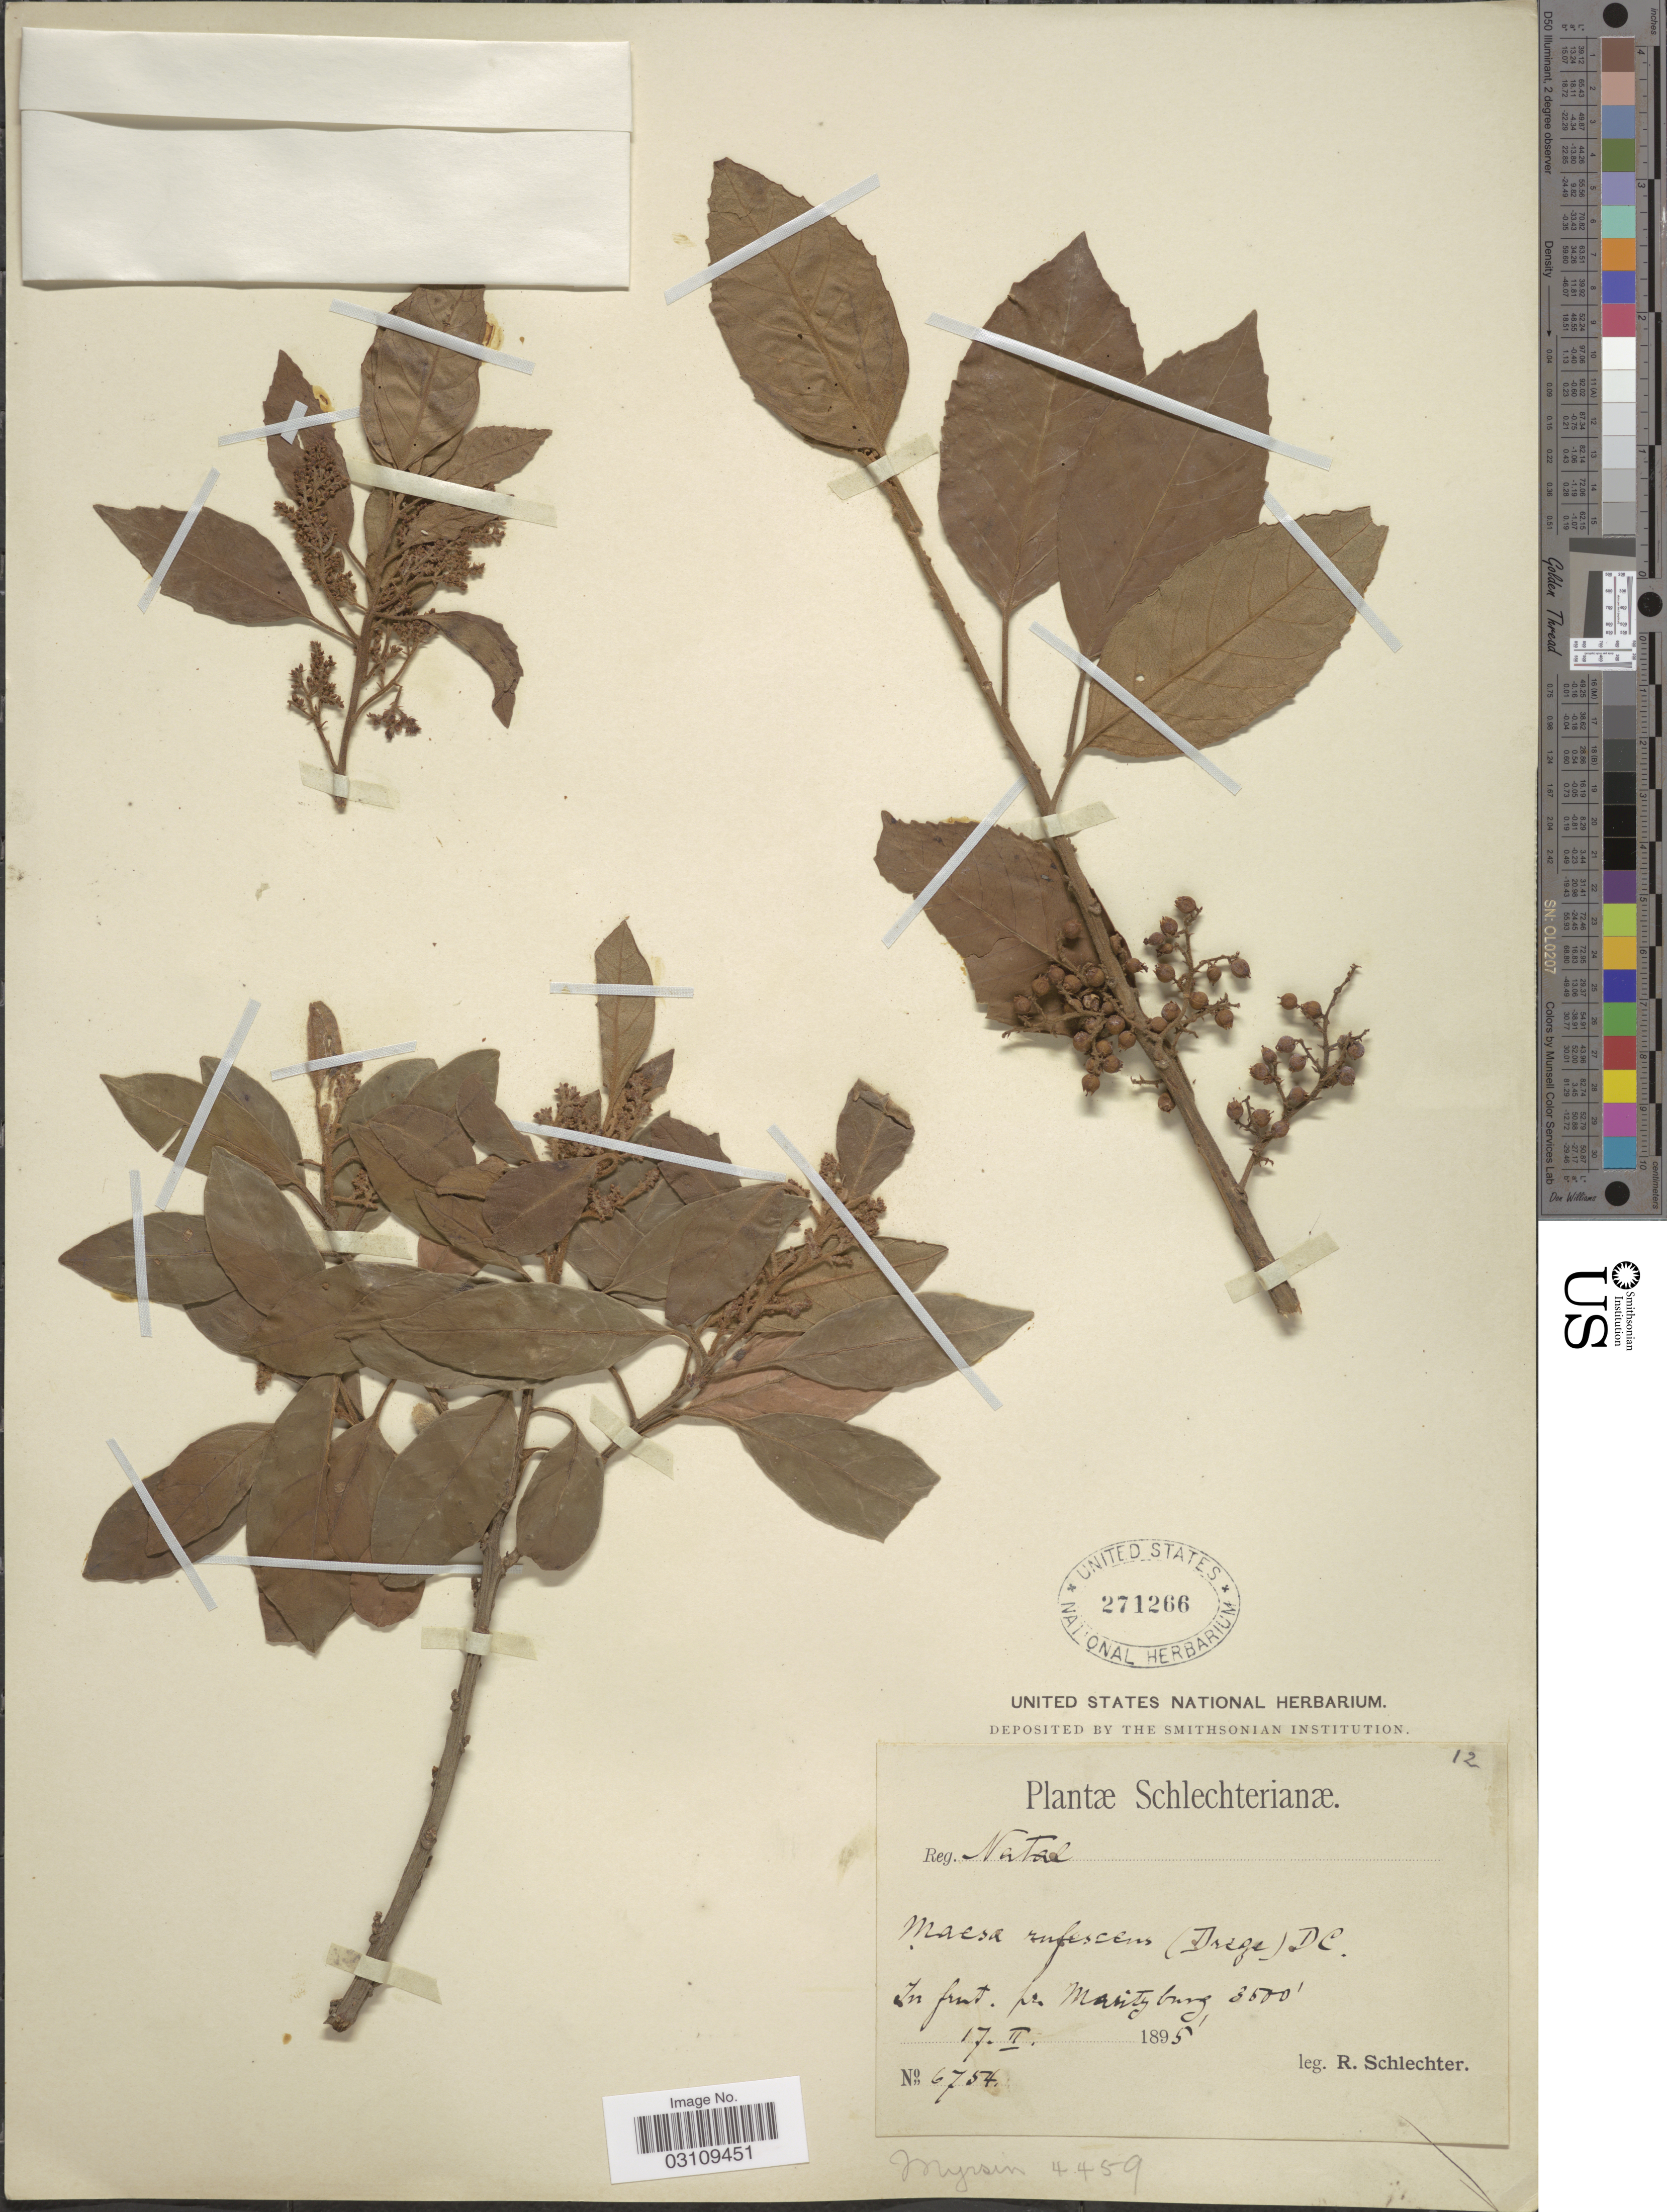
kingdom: Plantae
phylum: Tracheophyta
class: Magnoliopsida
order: Ericales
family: Primulaceae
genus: Maesa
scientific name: Maesa rufescens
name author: A. DC.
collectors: F. R. R. Schlechter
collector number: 6754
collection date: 1895-02-17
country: South Africa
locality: Maritzburg.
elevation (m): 1067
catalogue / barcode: US 271266